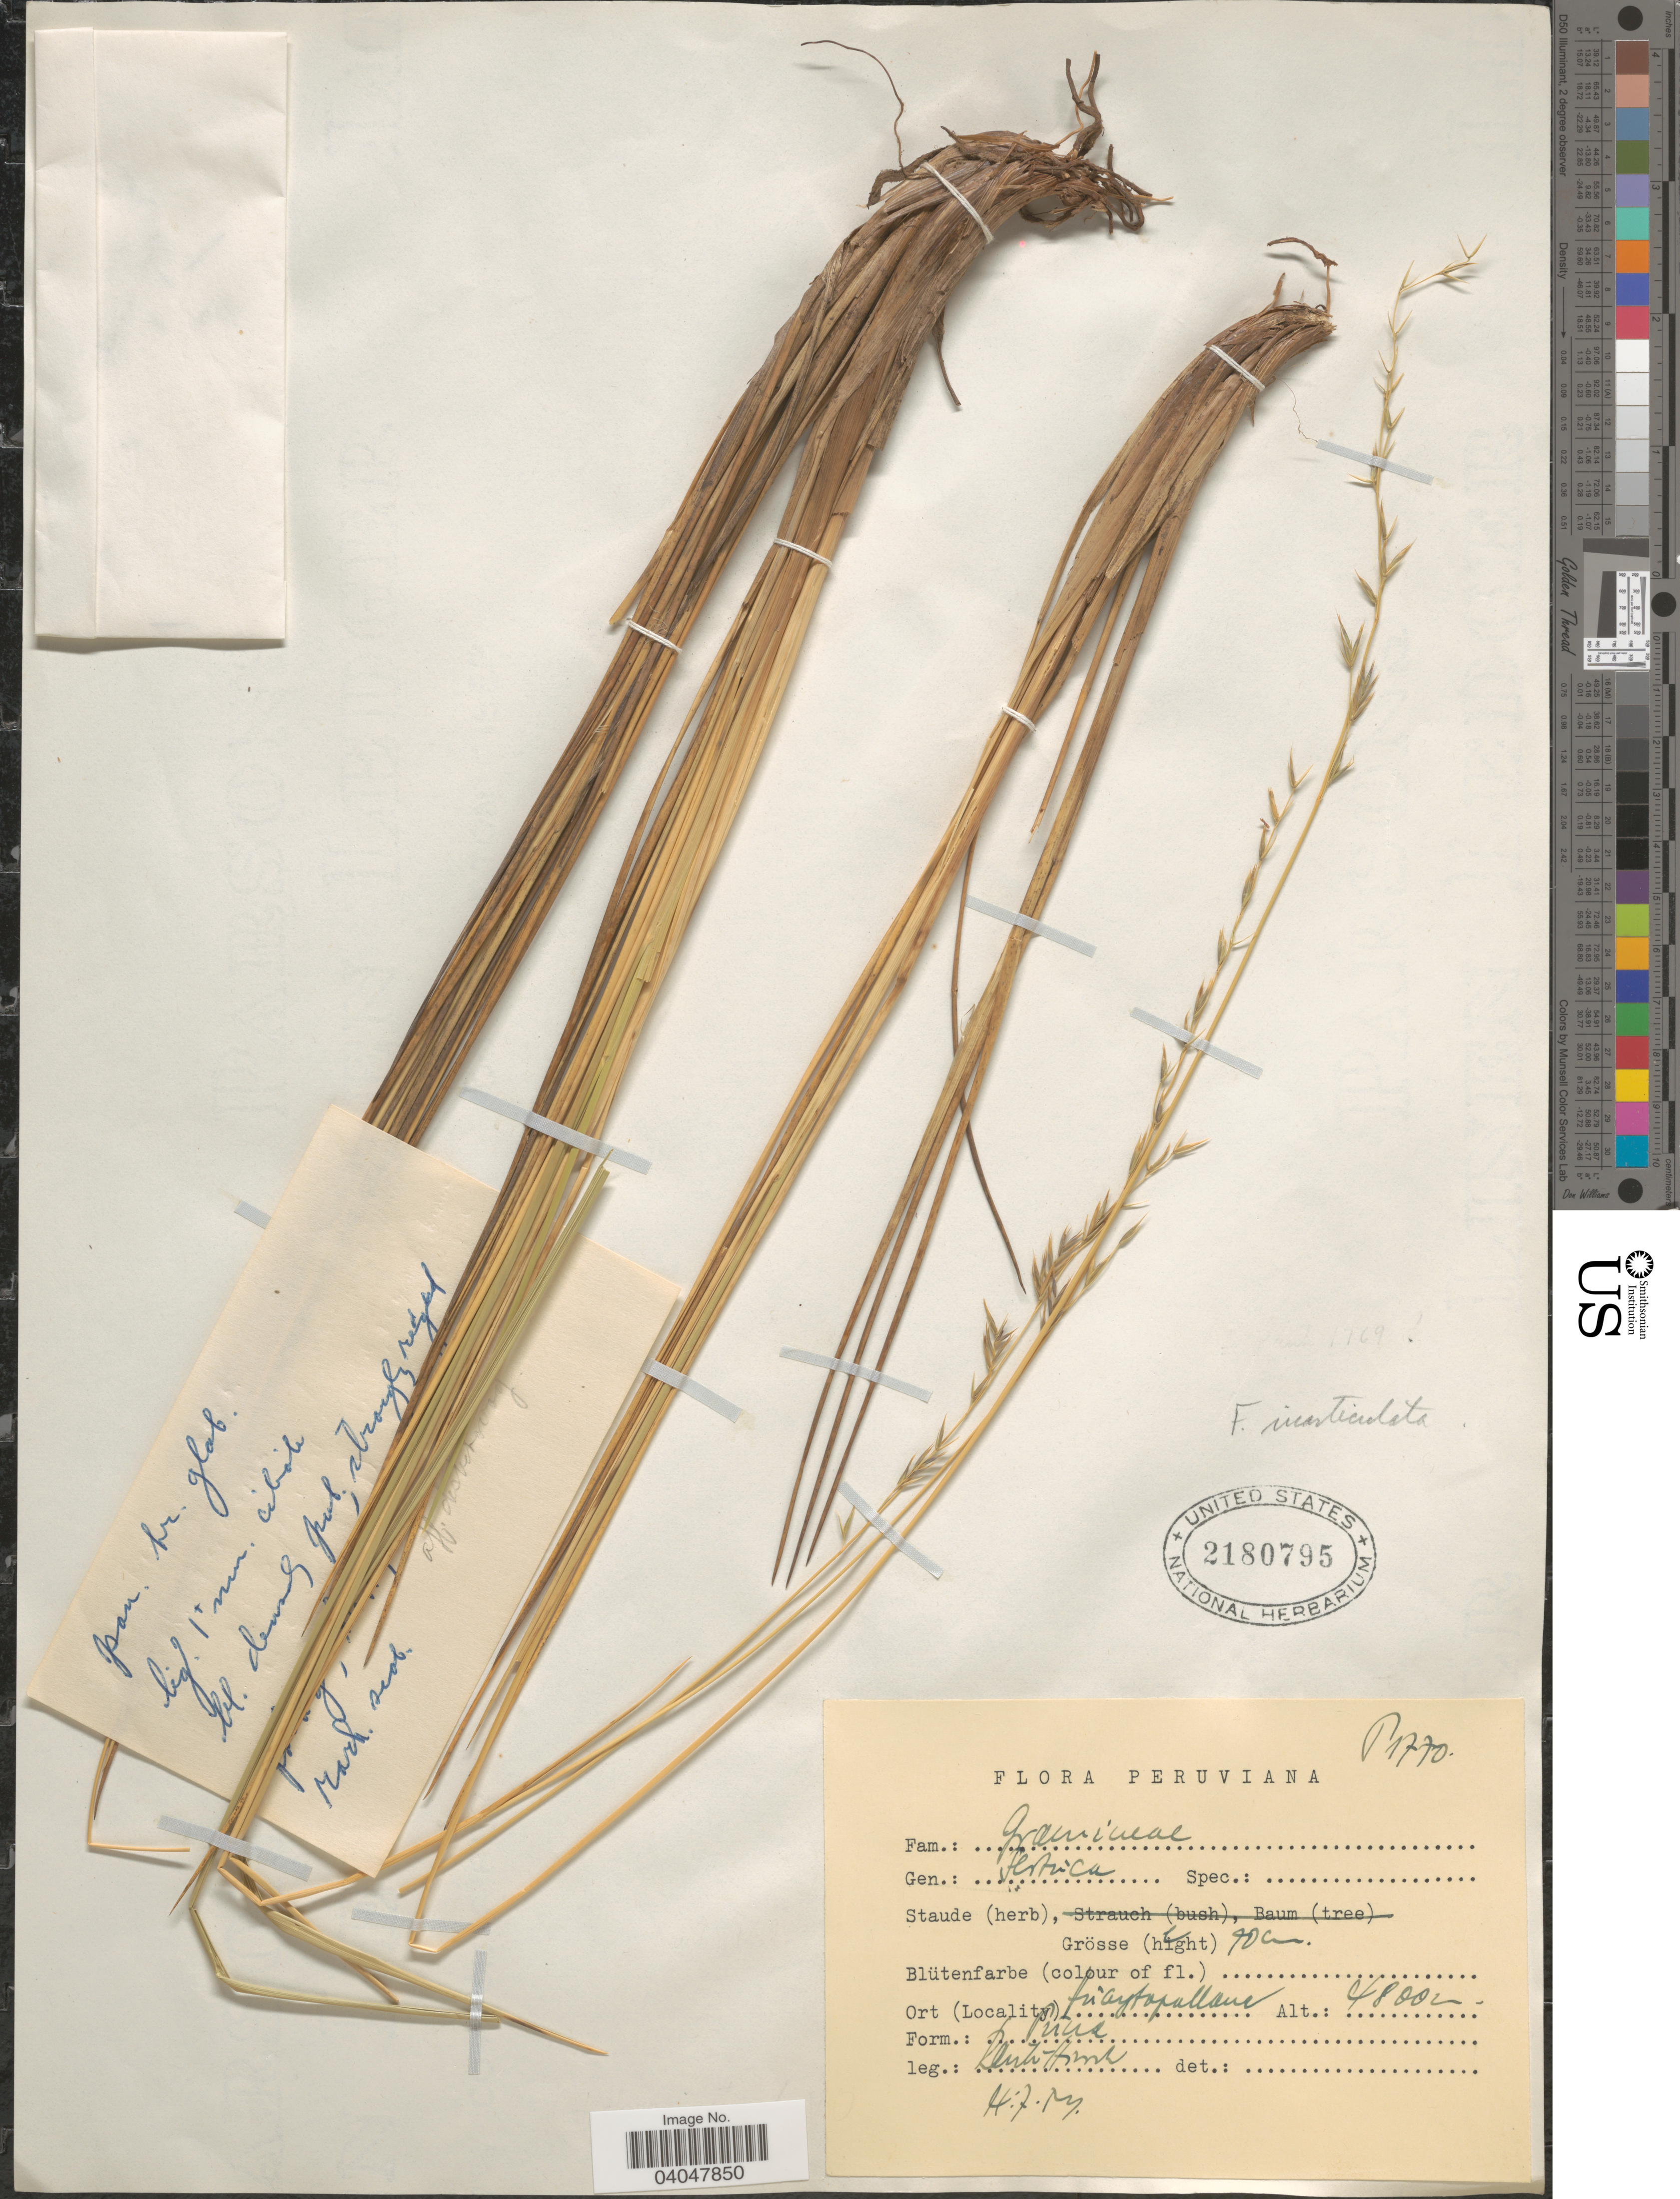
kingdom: Plantae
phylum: Tracheophyta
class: Liliopsida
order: Poales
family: Poaceae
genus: Festuca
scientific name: Festuca inarticulata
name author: Pilg.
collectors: W. Rauh & G. Hirsch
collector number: P1770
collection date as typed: Transcribed d/m/y: 11/7/57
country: Peru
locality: Huaytapallana.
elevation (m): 4800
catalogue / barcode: US 2180795